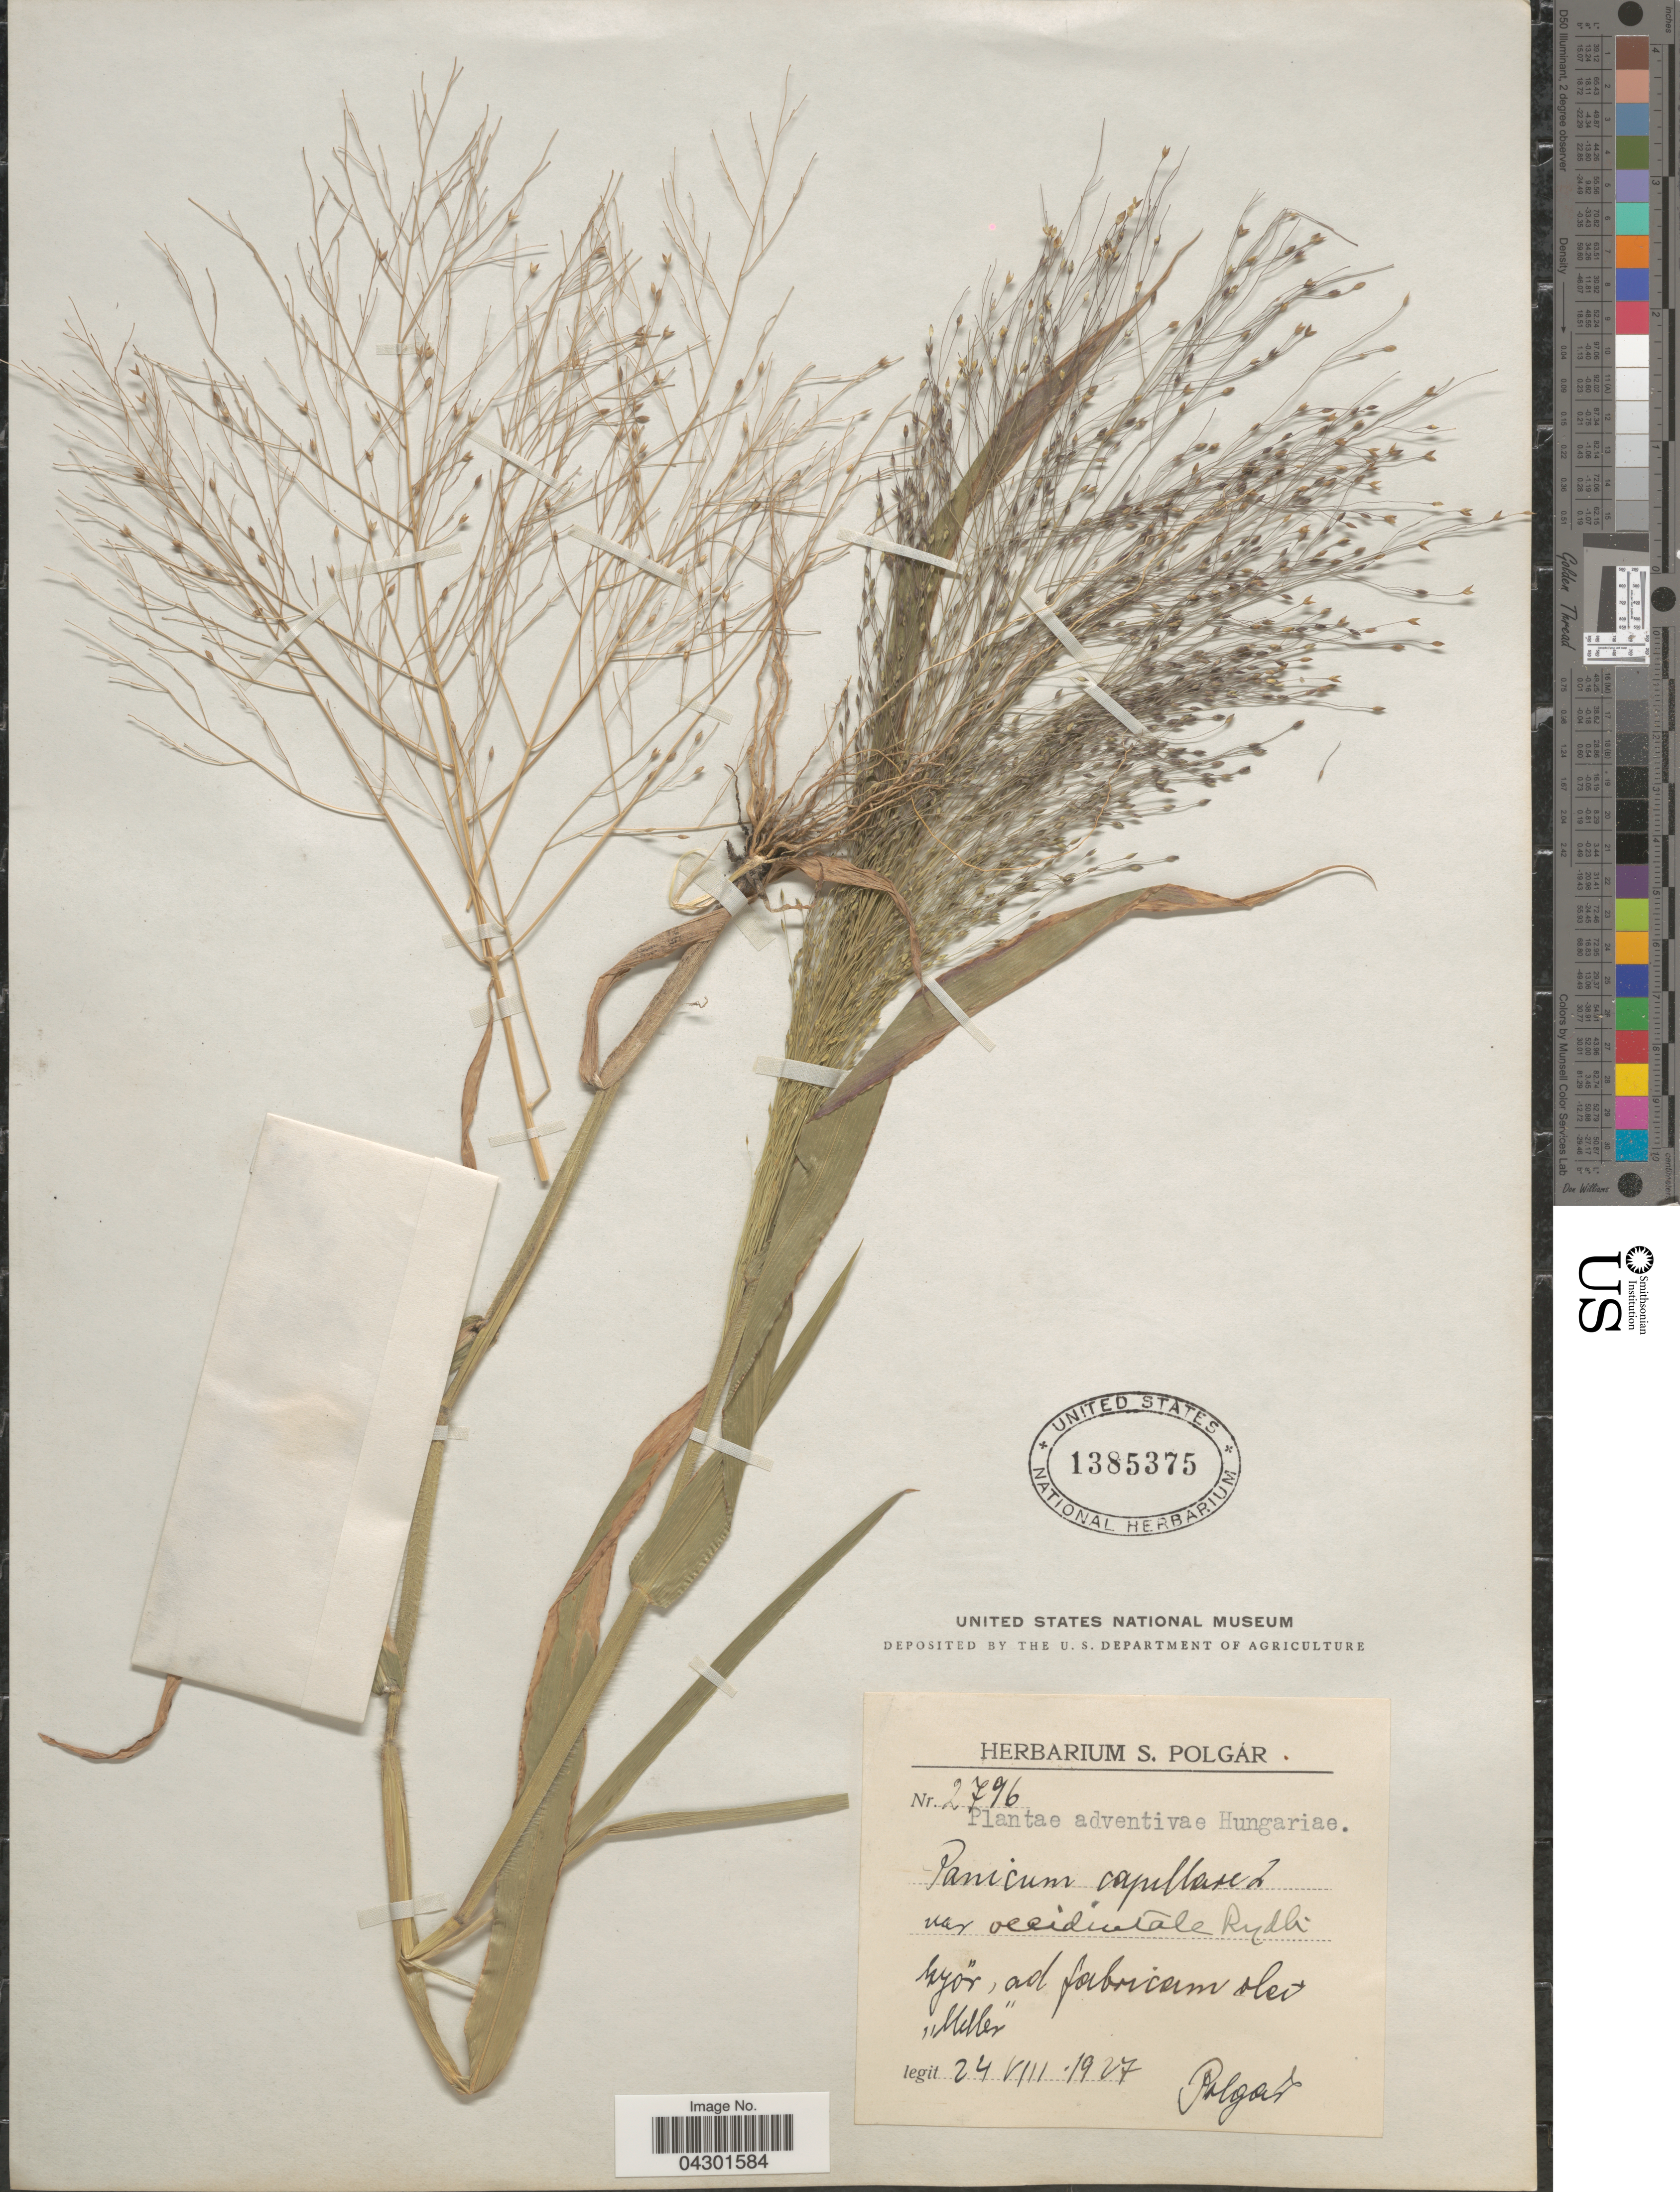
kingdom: Plantae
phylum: Tracheophyta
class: Liliopsida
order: Poales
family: Poaceae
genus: Panicum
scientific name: Panicum capillare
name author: L.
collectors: S. Polgar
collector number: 2796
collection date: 1927-08-24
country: Hungary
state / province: Győr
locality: Adventivae Hungariae. Győr, ad fabricam vlei "Muller".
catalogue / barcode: US 1385375